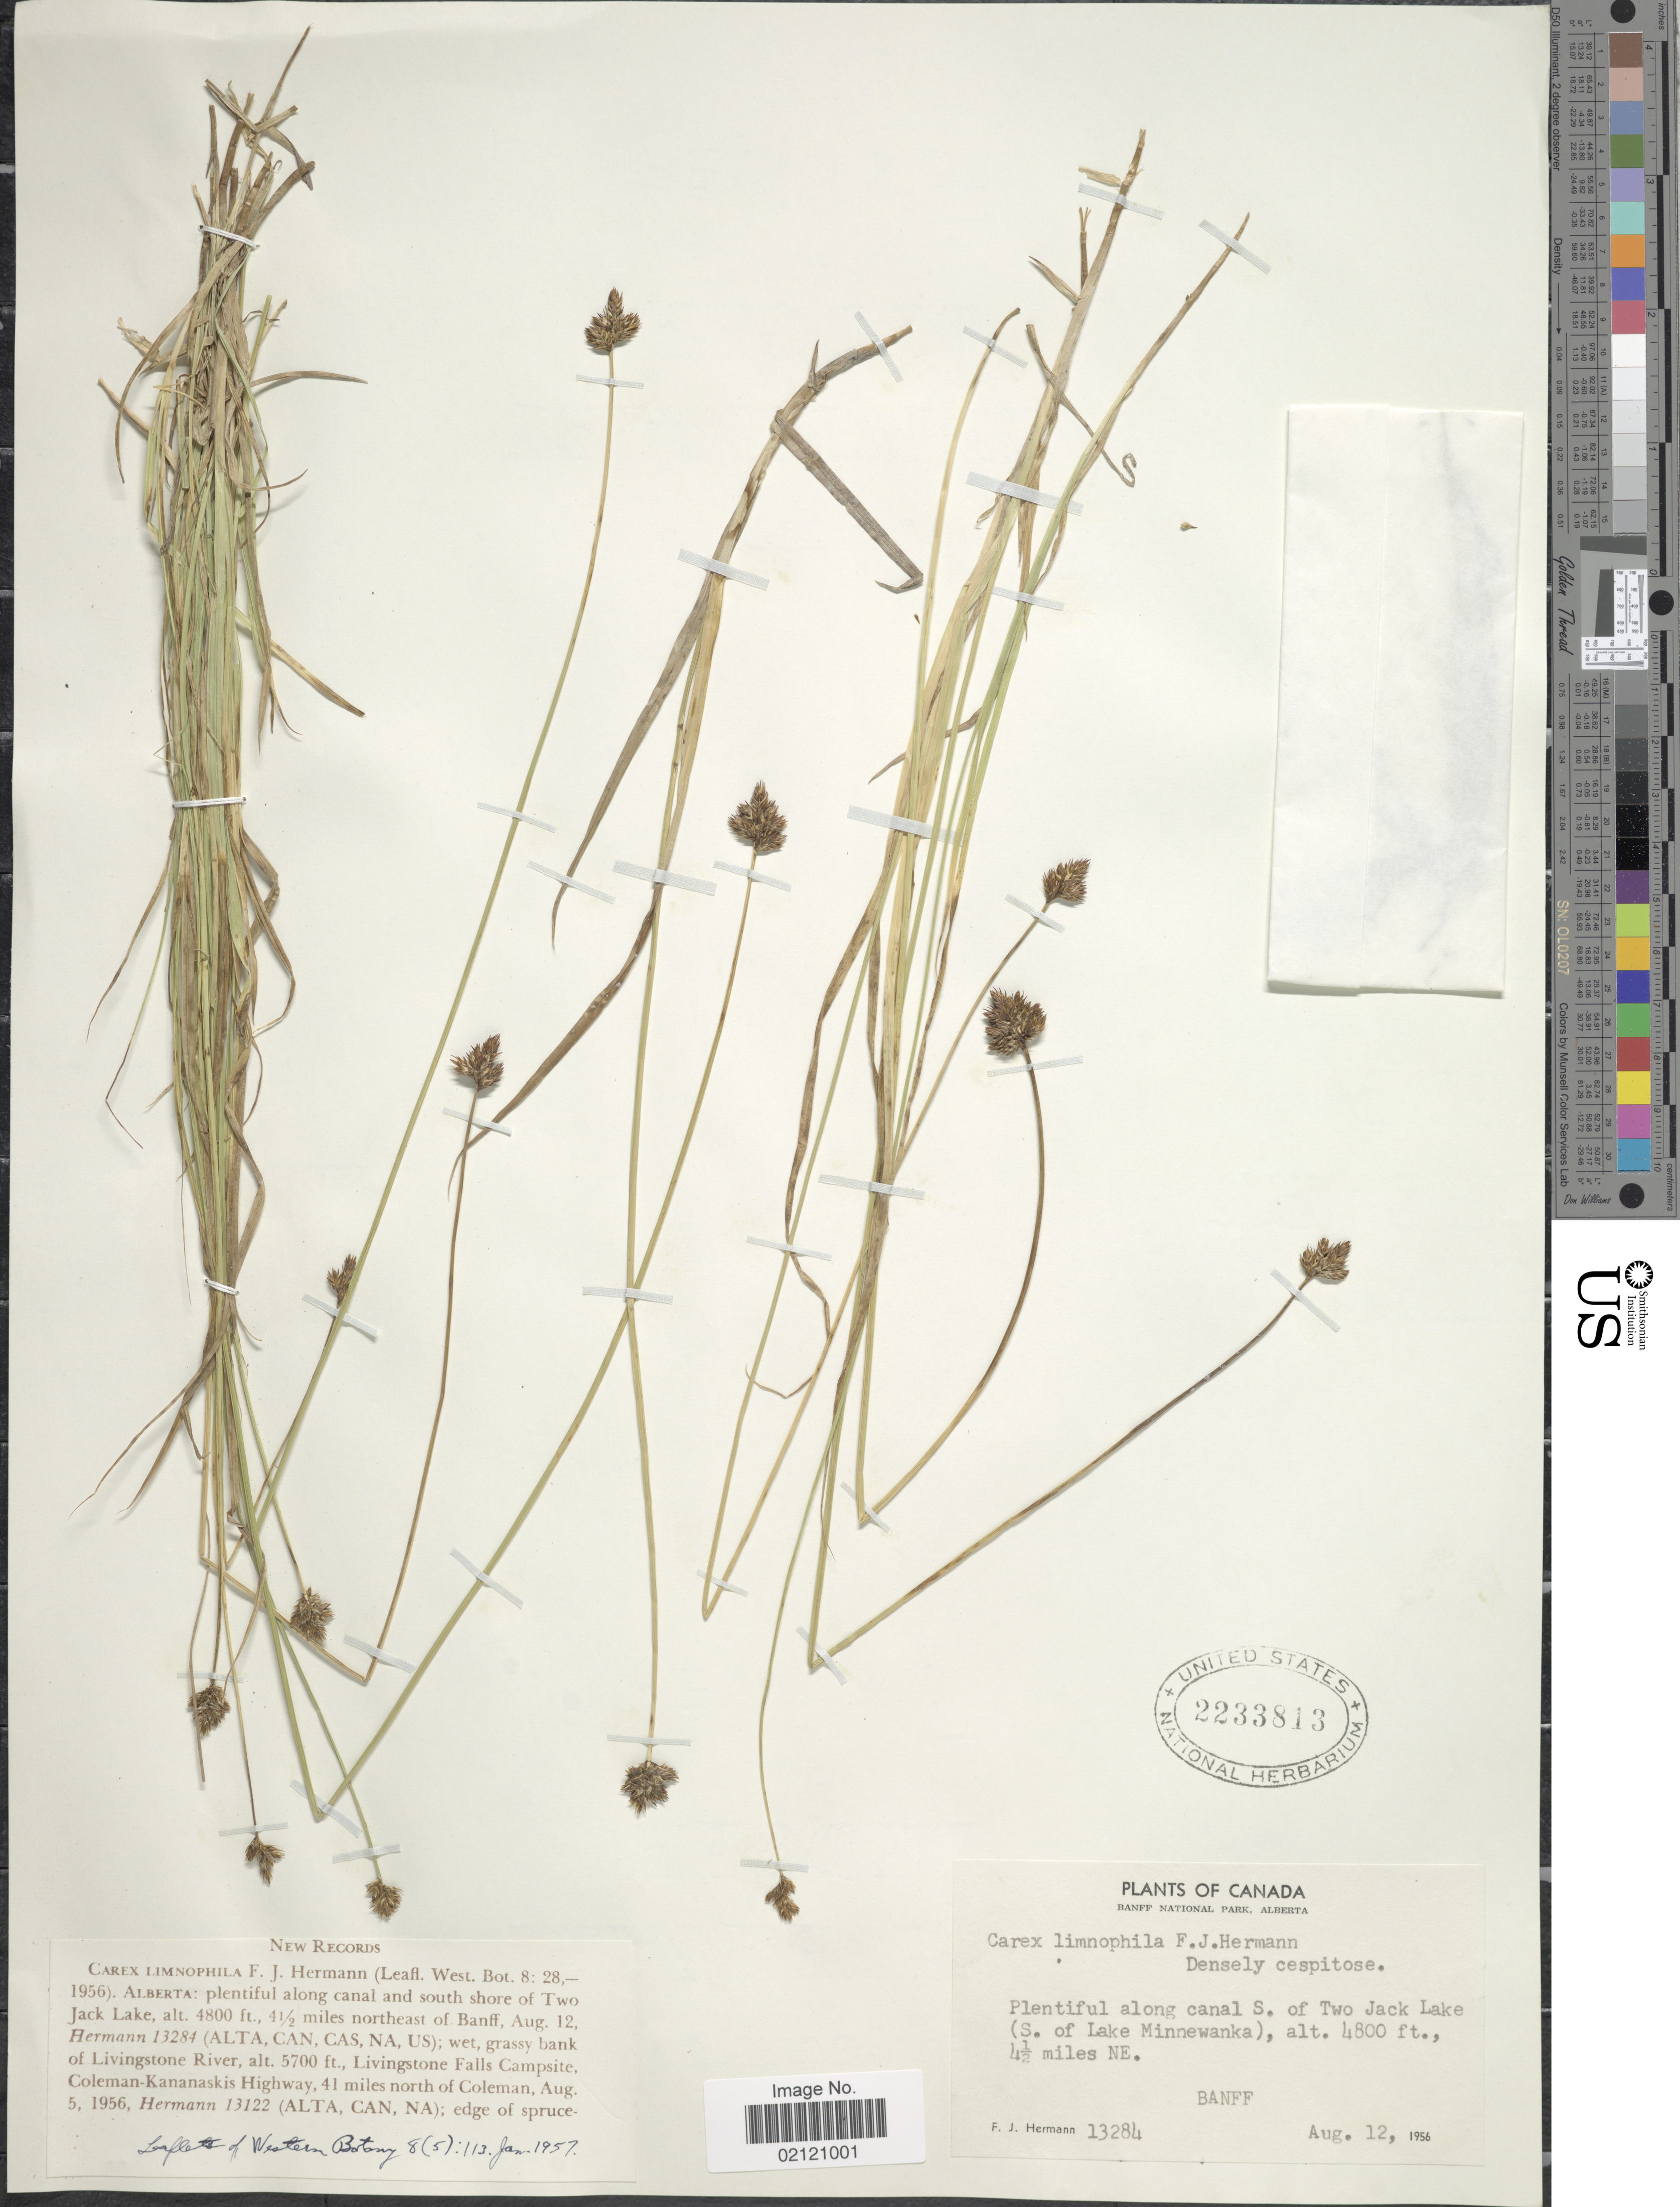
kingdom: Plantae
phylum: Tracheophyta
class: Liliopsida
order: Poales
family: Cyperaceae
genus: Carex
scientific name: Carex microptera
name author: Mack.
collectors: F. J. Hermann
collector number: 13284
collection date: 1956-08-12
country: Canada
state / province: Alberta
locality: Banff National Park, Plentiful along canal S. of Two Jack Lake (S. of Lake Minnewanka), 4½ miles NE, Banff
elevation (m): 1463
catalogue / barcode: US 2233813